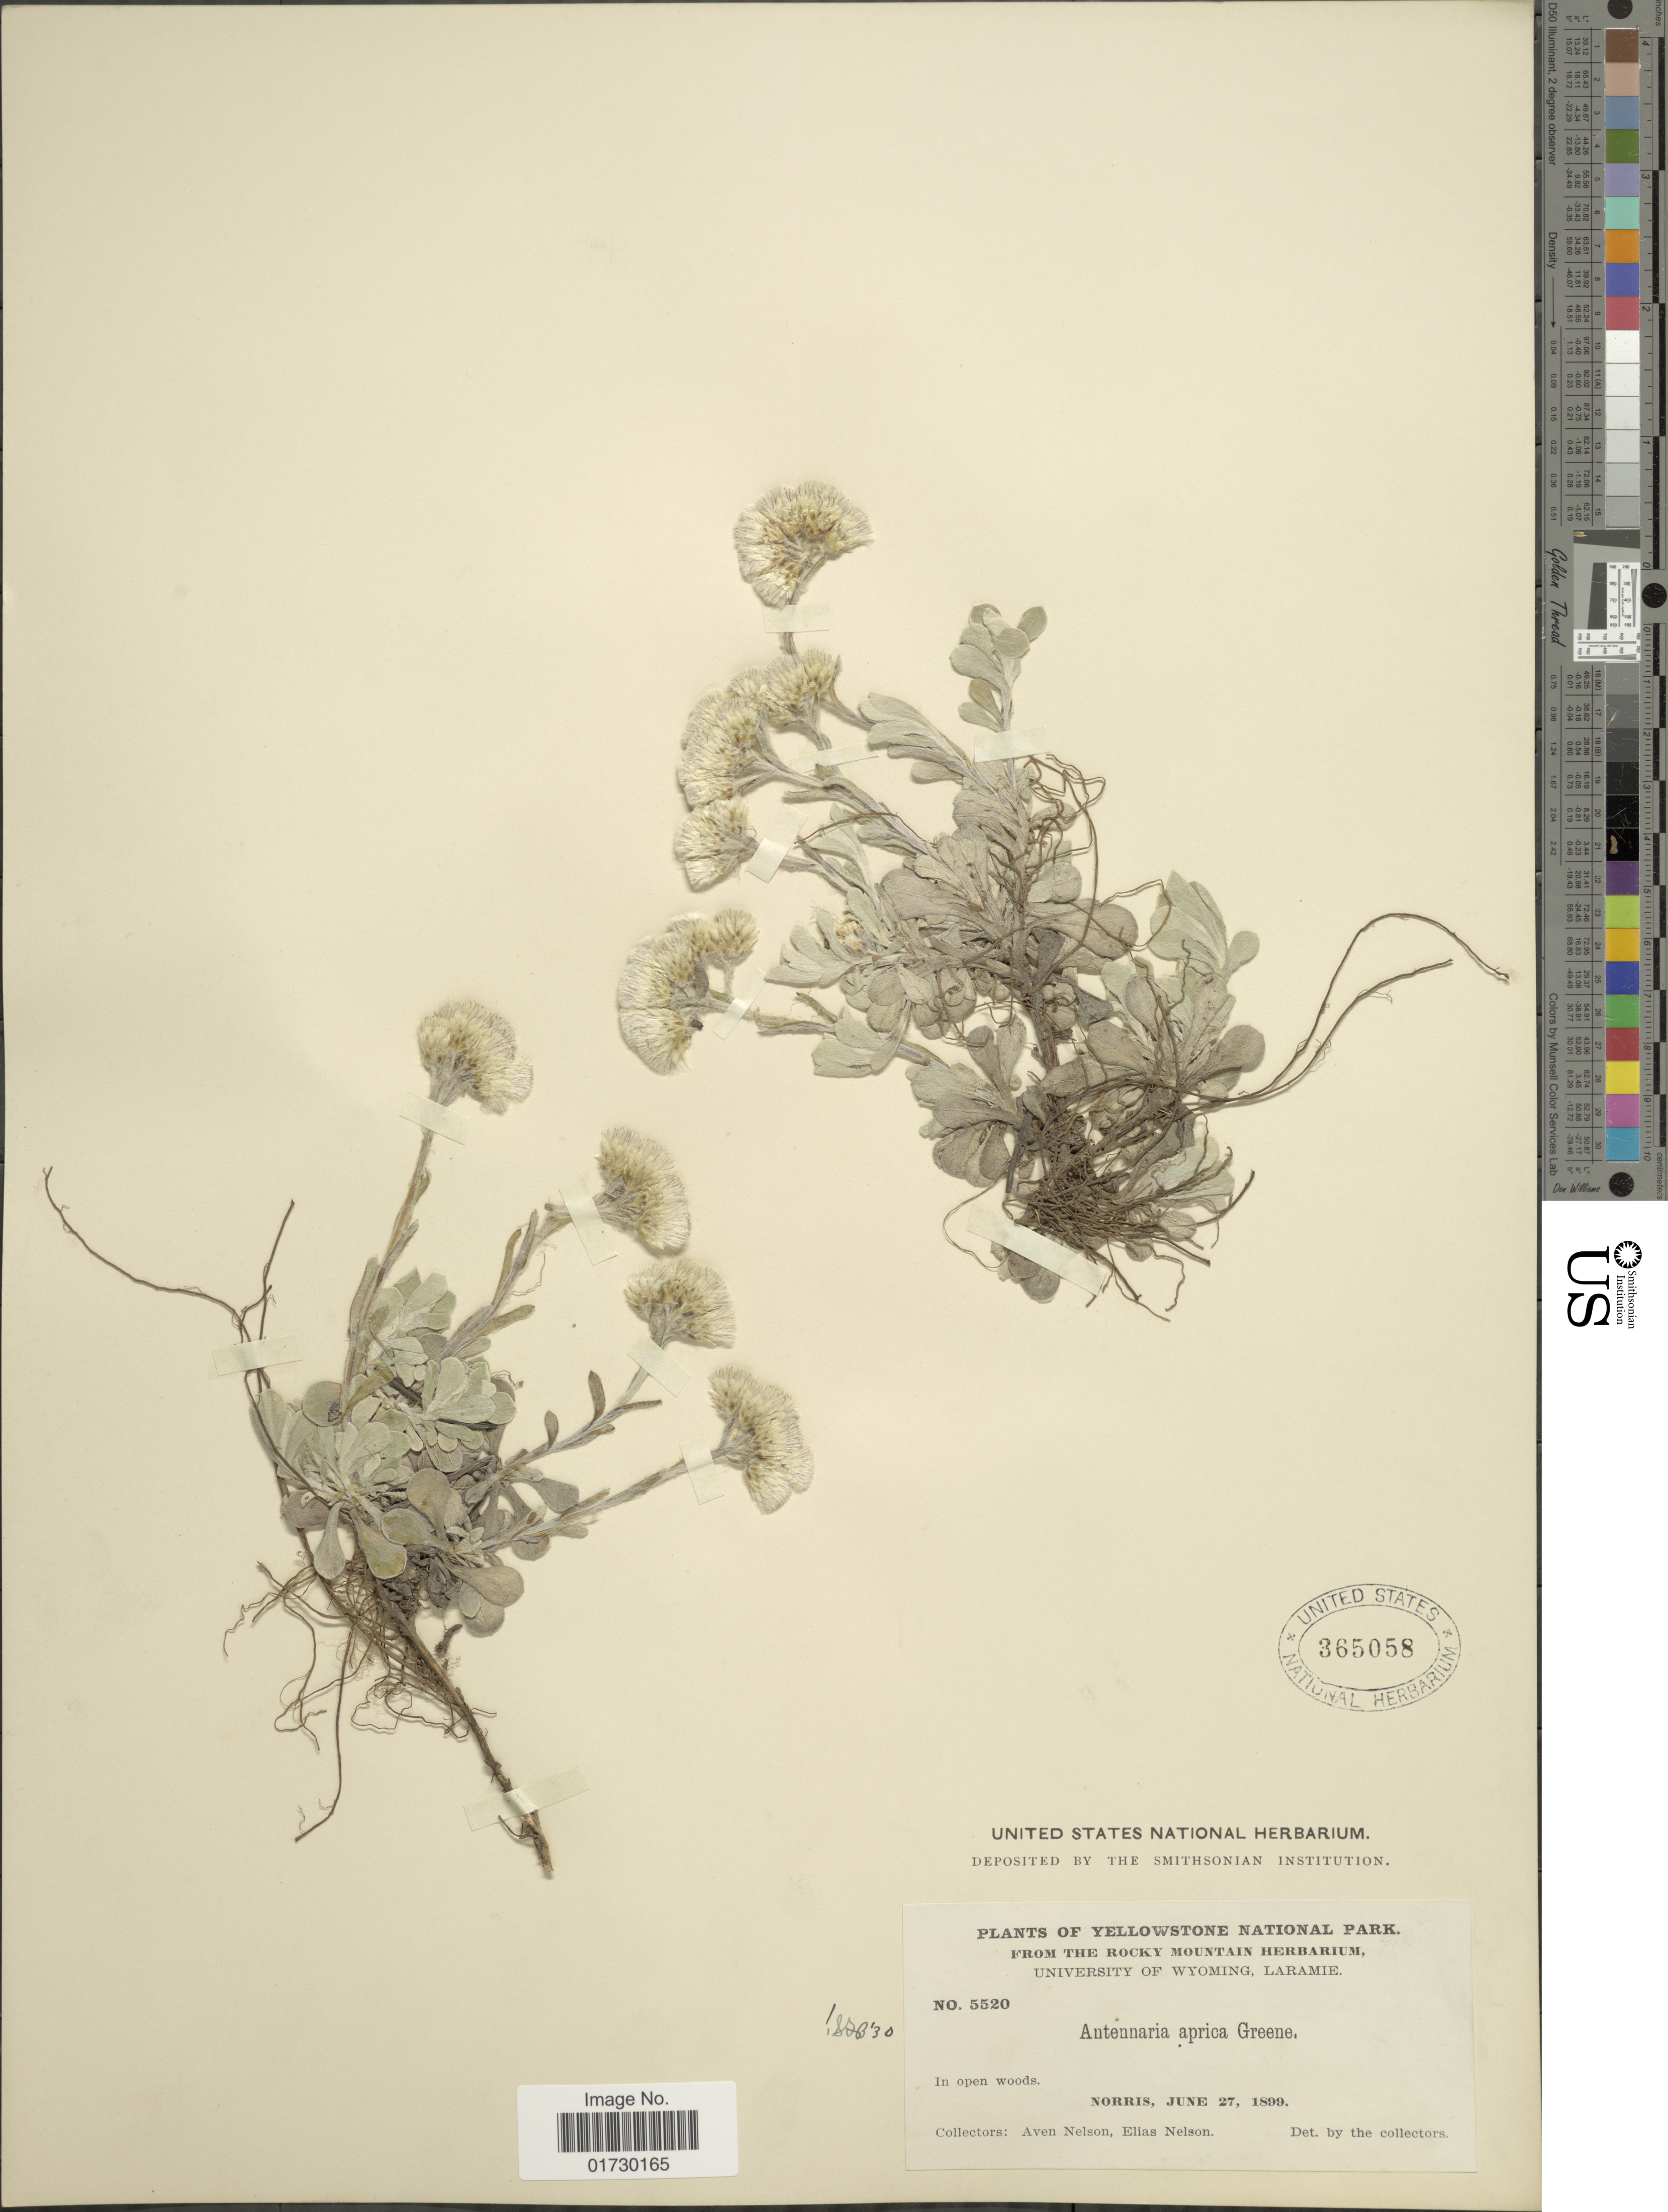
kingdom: Plantae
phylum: Tracheophyta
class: Magnoliopsida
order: Asterales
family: Asteraceae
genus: Antennaria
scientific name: Antennaria aprica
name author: Greene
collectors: A. Nelson & E. Nelson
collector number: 5520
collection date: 1899-06-27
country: United States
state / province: Wyoming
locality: Yellowstone National Park, Norris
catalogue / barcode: US 365058